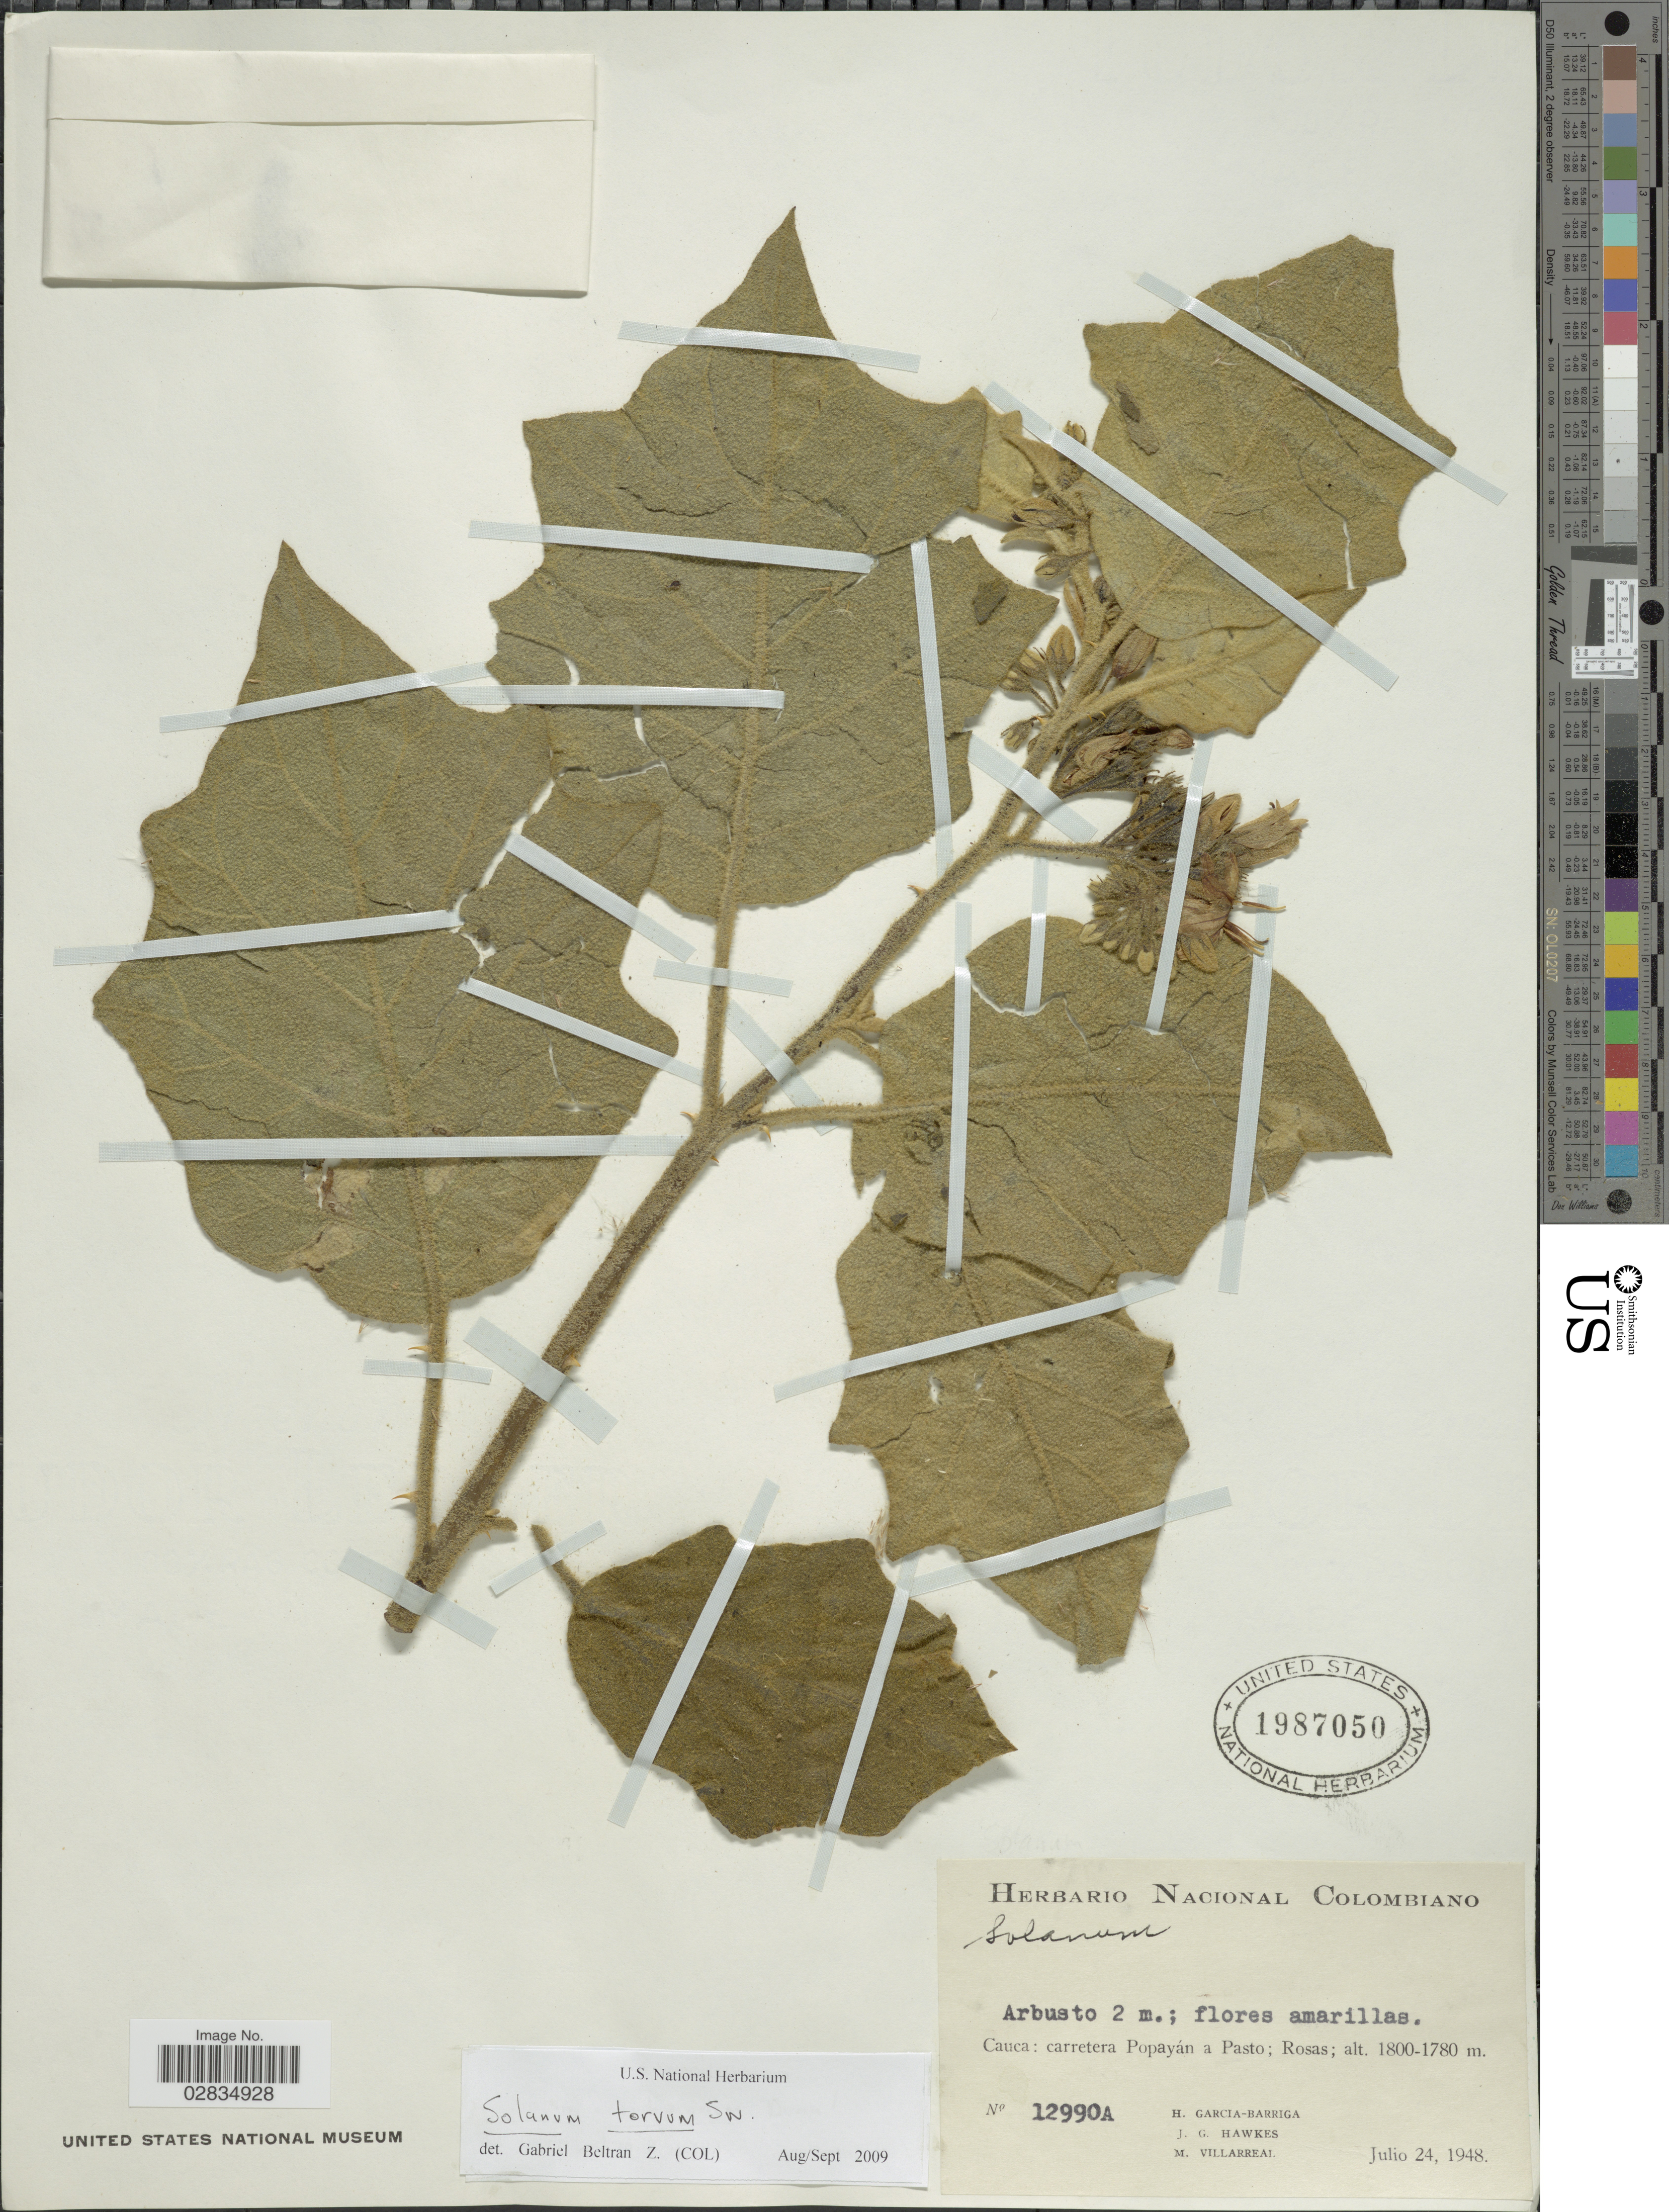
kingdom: Plantae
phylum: Tracheophyta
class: Magnoliopsida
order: Solanales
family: Solanaceae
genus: Solanum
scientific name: Solanum torvum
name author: Sw.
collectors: H. García Barriga, J. Hawkes & M. Villarreal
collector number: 12990A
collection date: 1948-07-24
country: Colombia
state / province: Cauca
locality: Carretera Popayán a Pasto; Rosas.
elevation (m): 1780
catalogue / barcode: US 1987050